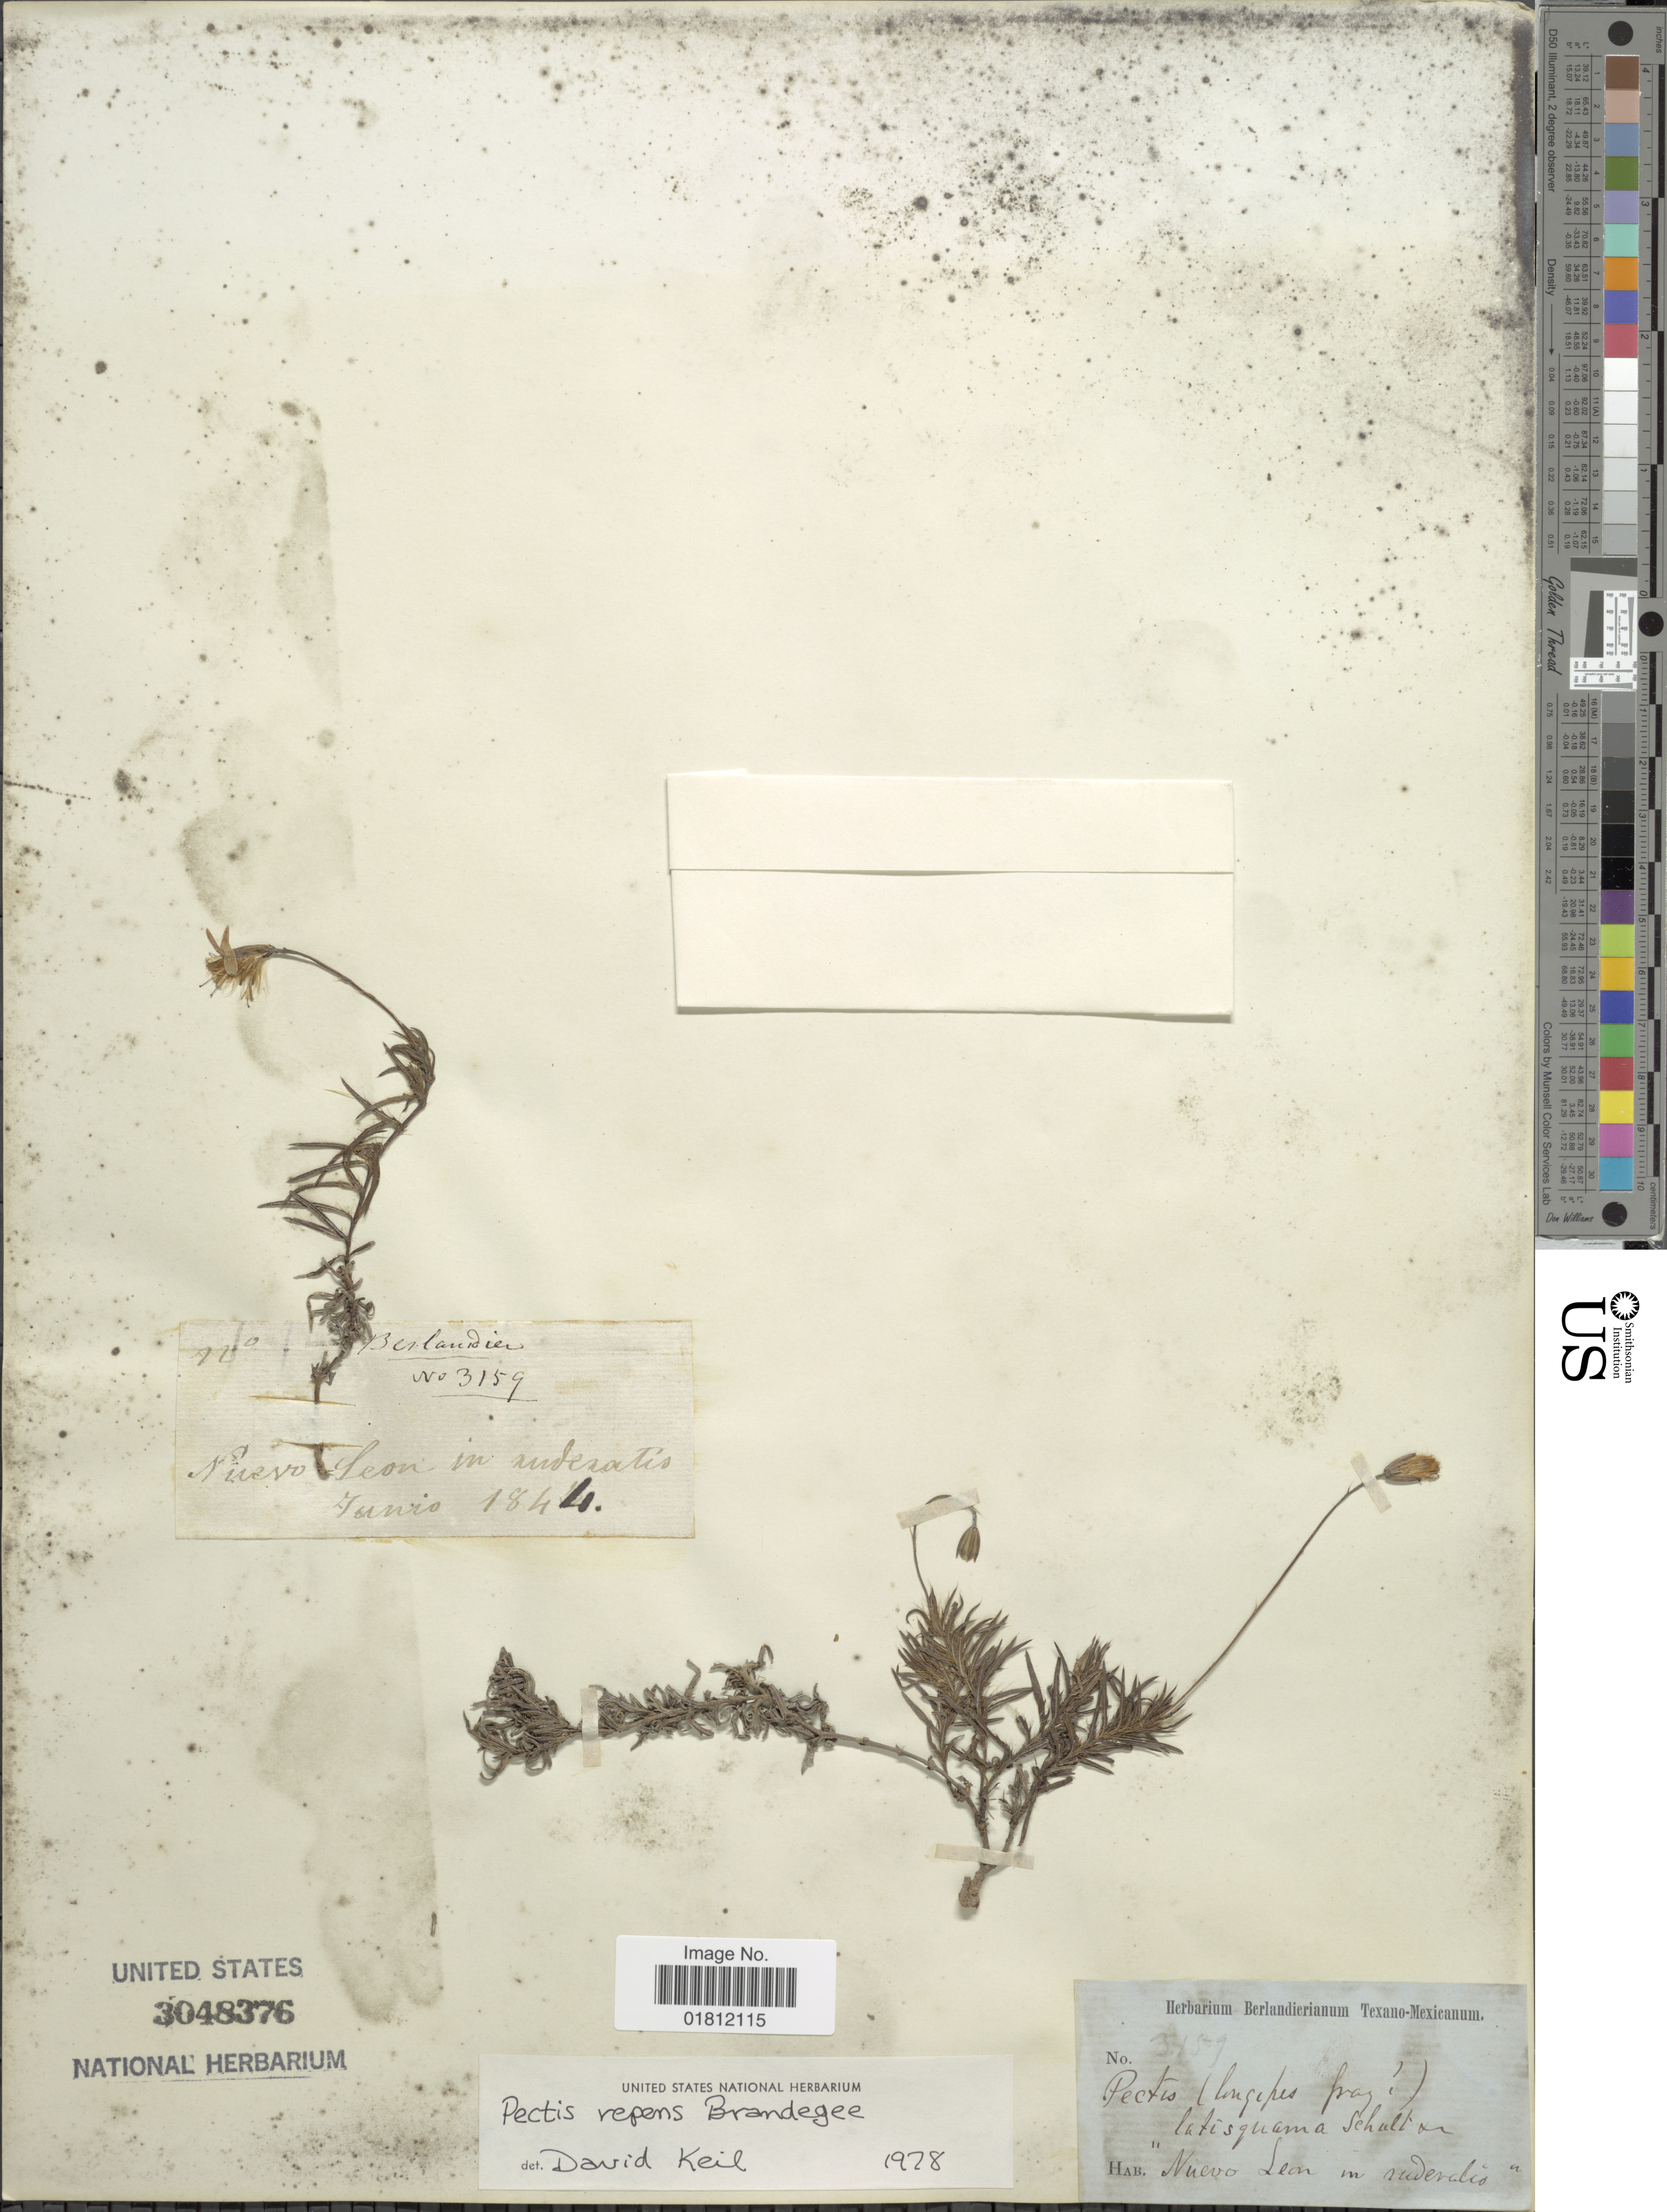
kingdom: Plantae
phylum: Tracheophyta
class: Magnoliopsida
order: Asterales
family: Asteraceae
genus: Pectis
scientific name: Pectis repens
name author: Brandegee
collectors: ex Herb. Berlandierianum Texano-Mexicanum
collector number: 3159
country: Mexico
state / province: Nuevo León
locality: Nuevo Leon in ruderatis.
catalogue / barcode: US 3048376